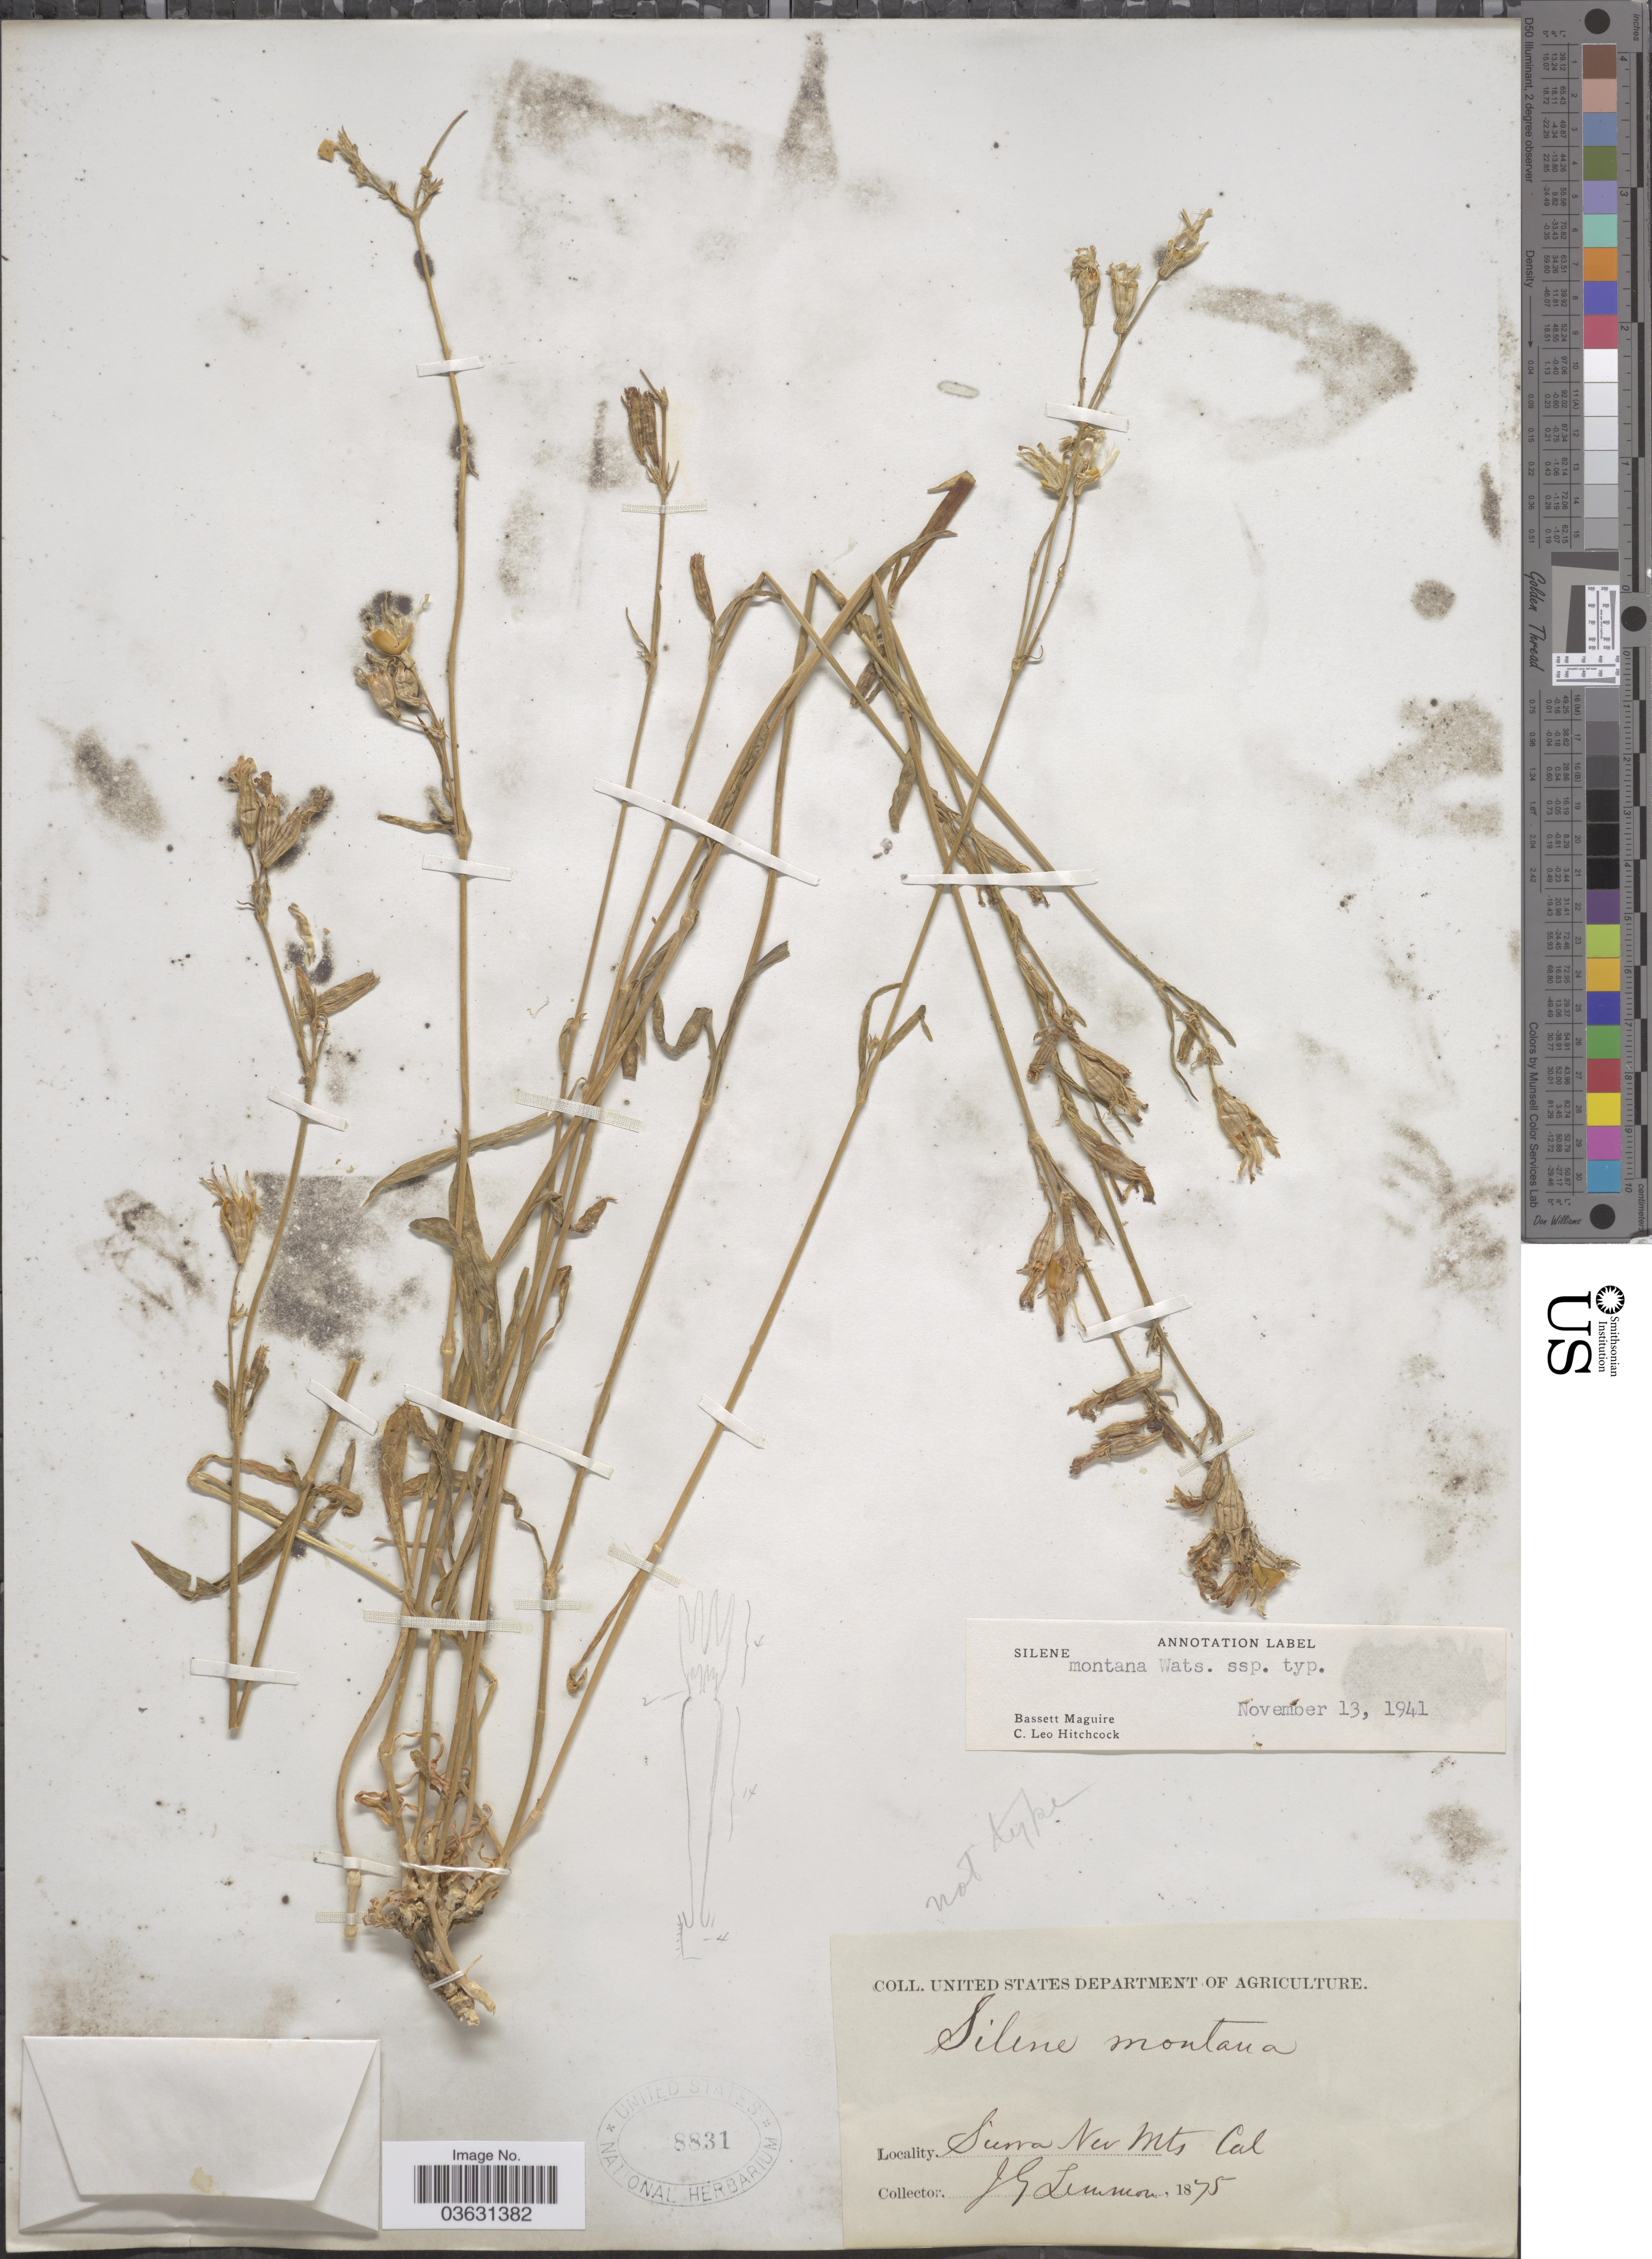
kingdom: Plantae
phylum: Tracheophyta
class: Magnoliopsida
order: Caryophyllales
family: Caryophyllaceae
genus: Silene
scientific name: Silene montana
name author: Arrond.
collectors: J. Lemmon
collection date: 1875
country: United States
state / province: California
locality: Sierra Nev Mts.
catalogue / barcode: US 8831